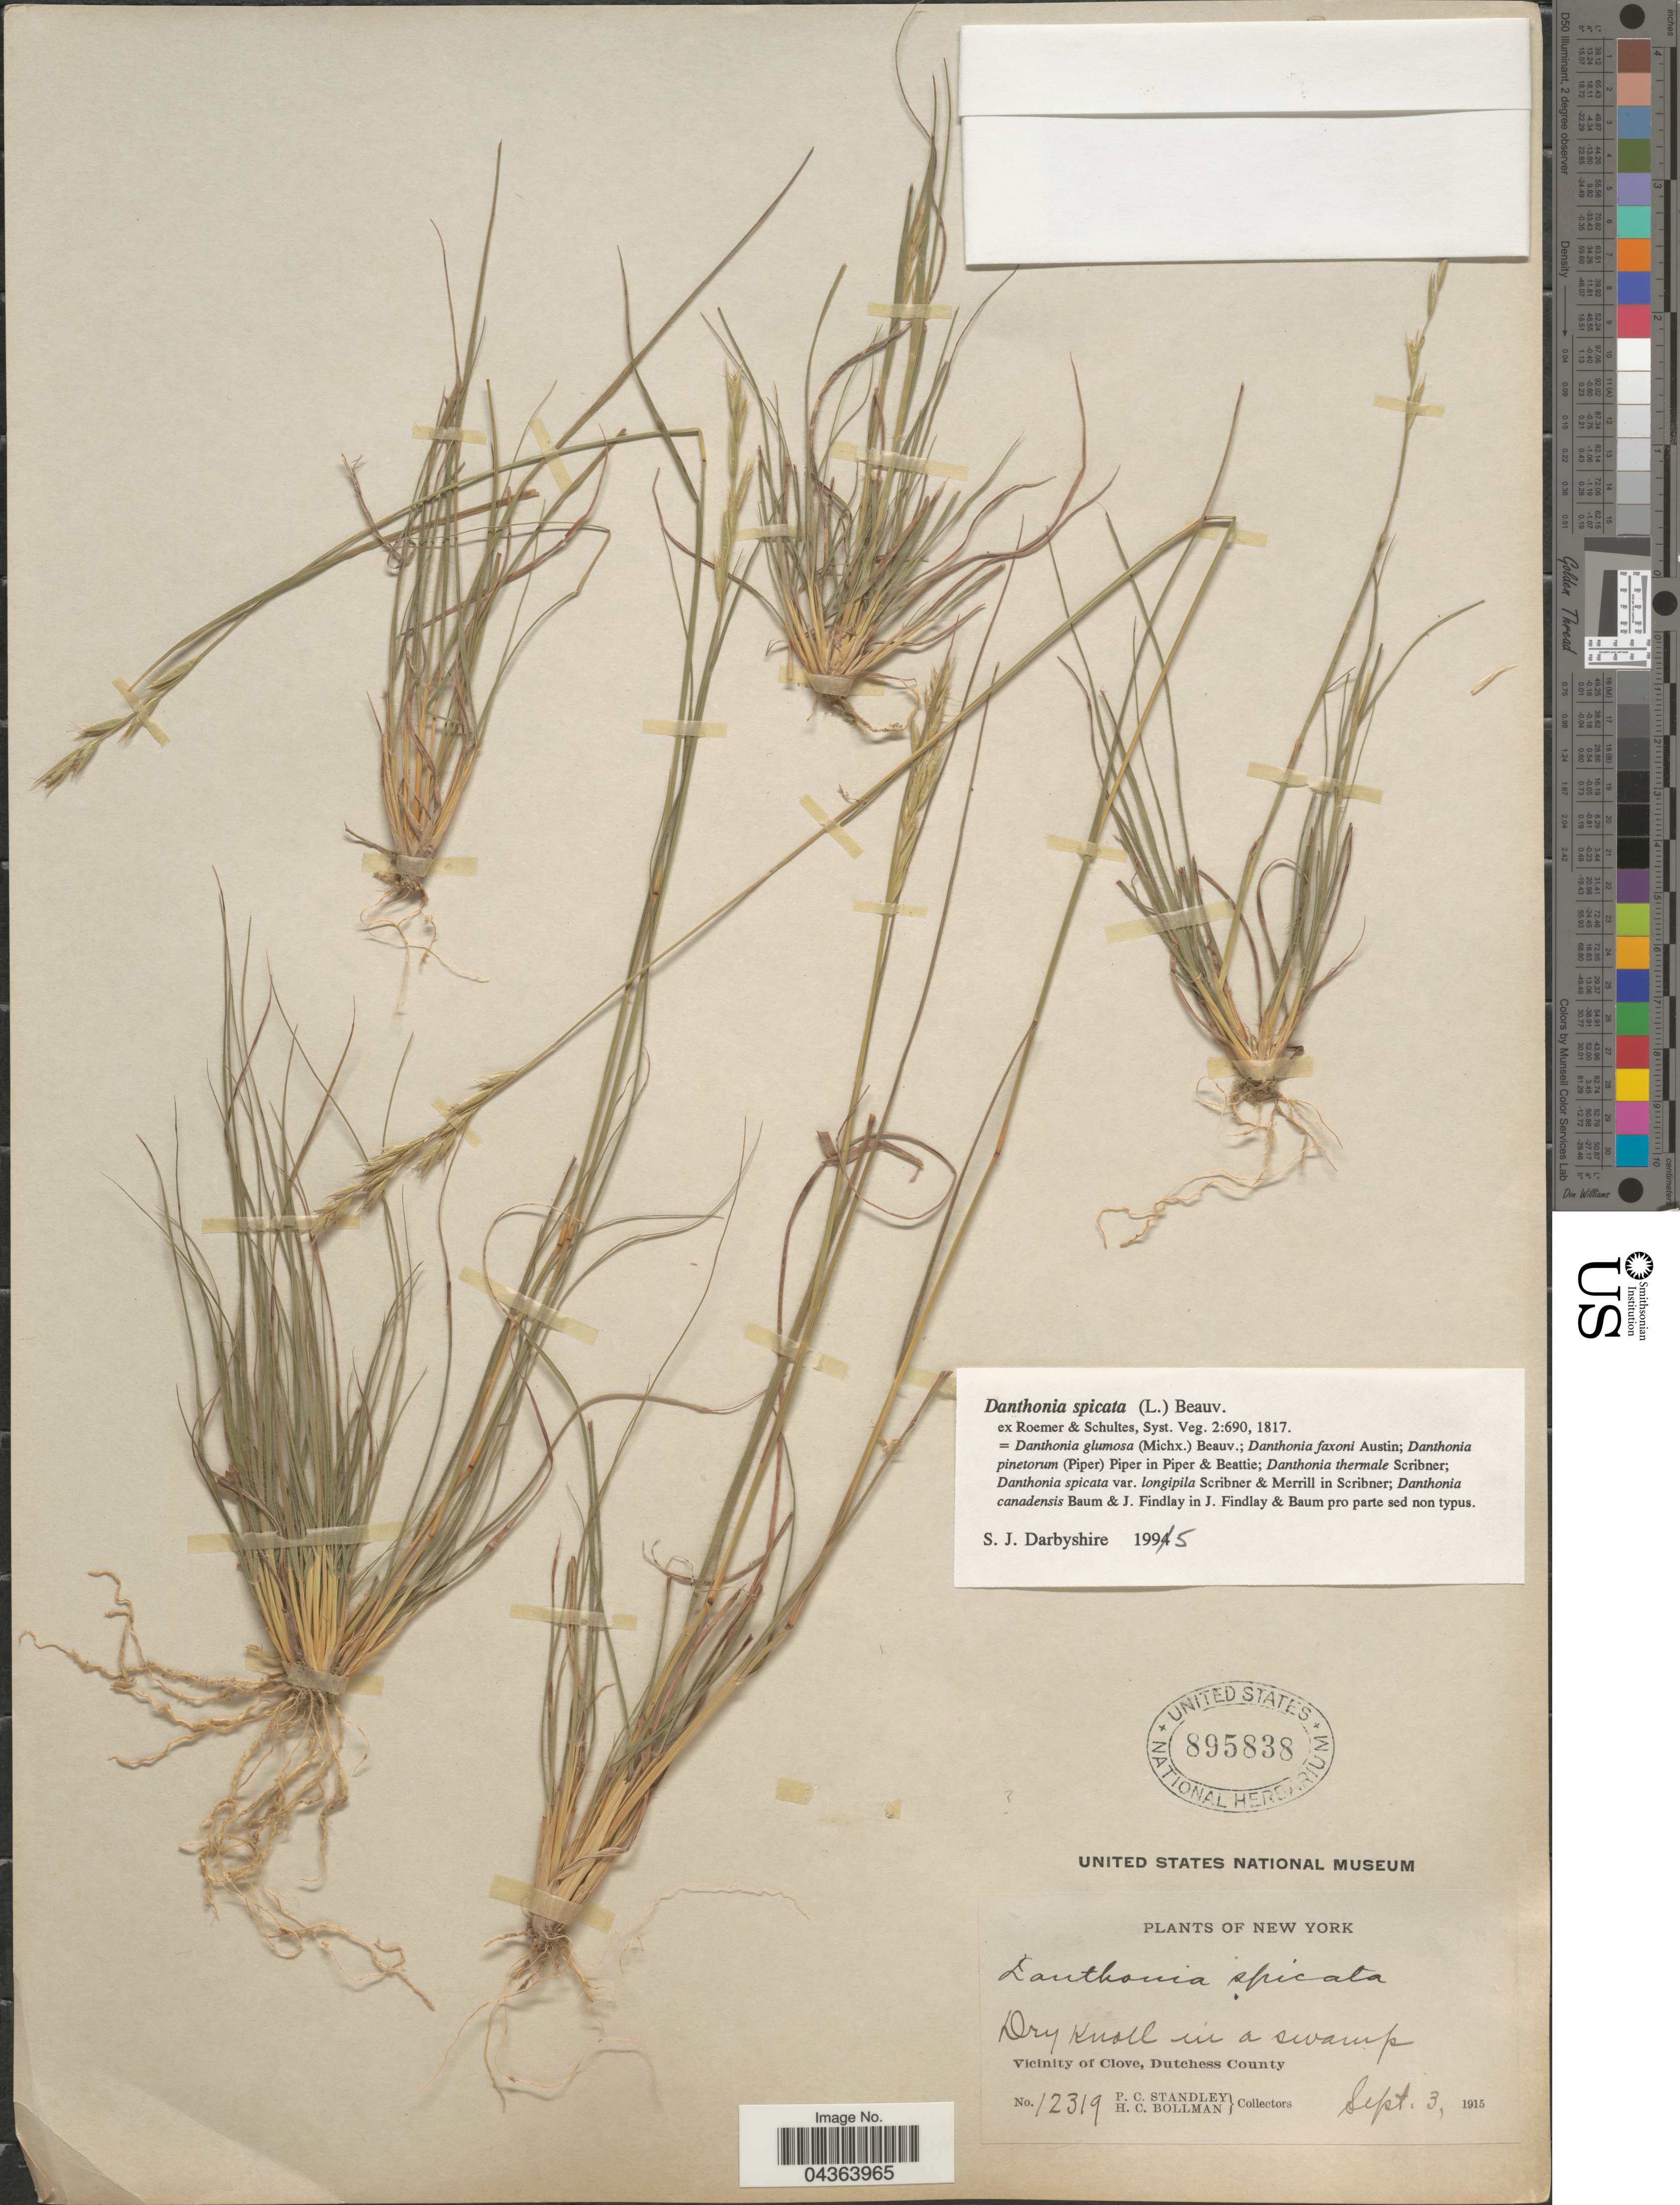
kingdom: Plantae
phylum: Tracheophyta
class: Liliopsida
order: Poales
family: Poaceae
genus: Danthonia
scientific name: Danthonia spicata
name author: (L.) P. Beauv. ex Roem. & Schult.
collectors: P. C. Standley & H. C. Bollman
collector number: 12319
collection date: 1915-09-03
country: United States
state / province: New York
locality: Vicinity of Clove, Dutchess County.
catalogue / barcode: US 895838